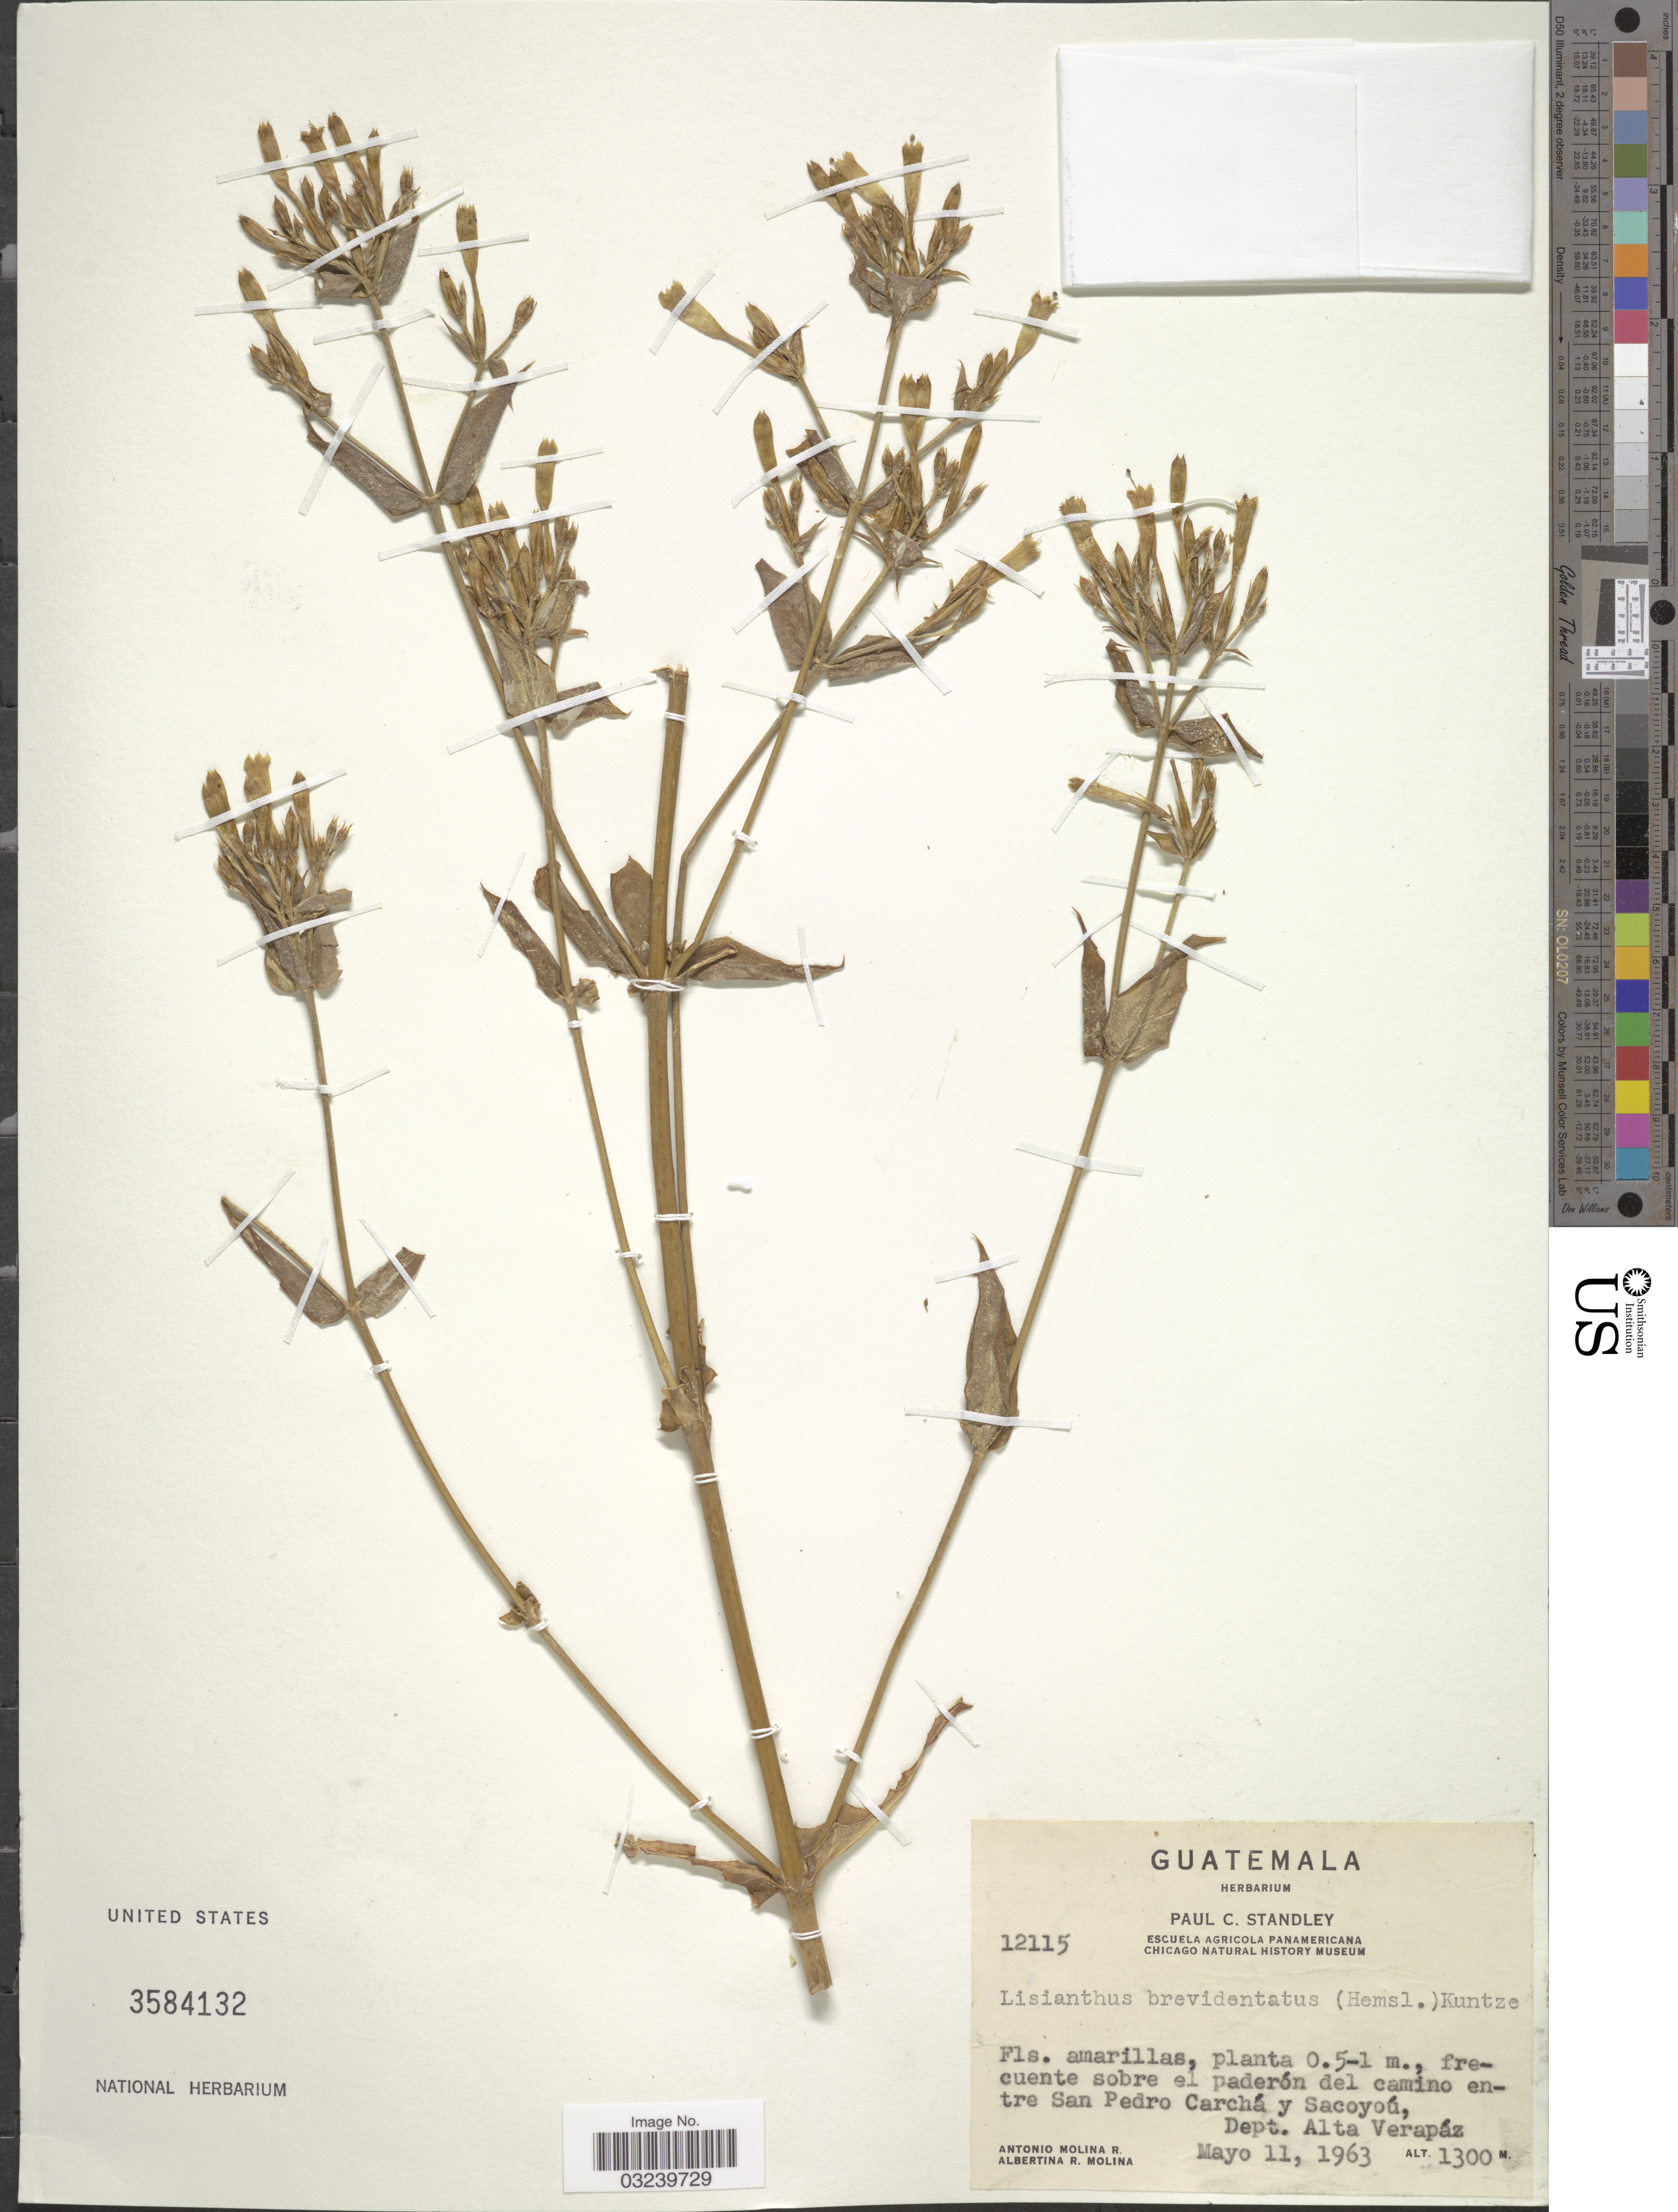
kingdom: Plantae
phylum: Tracheophyta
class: Magnoliopsida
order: Gentianales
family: Gentianaceae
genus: Lisianthius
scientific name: Lisianthius brevidentatus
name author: (Hemsl.) Kuntze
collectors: A. Molina R. & A. R. Molina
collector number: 12115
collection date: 1963-05-11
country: Guatemala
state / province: Alta Verapaz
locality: Frecuente sobre el paderón del camino entre San Pedro Carchá y Sacoyoú, Dept. Alta Verapáz.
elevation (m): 1300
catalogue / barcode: US 3584132